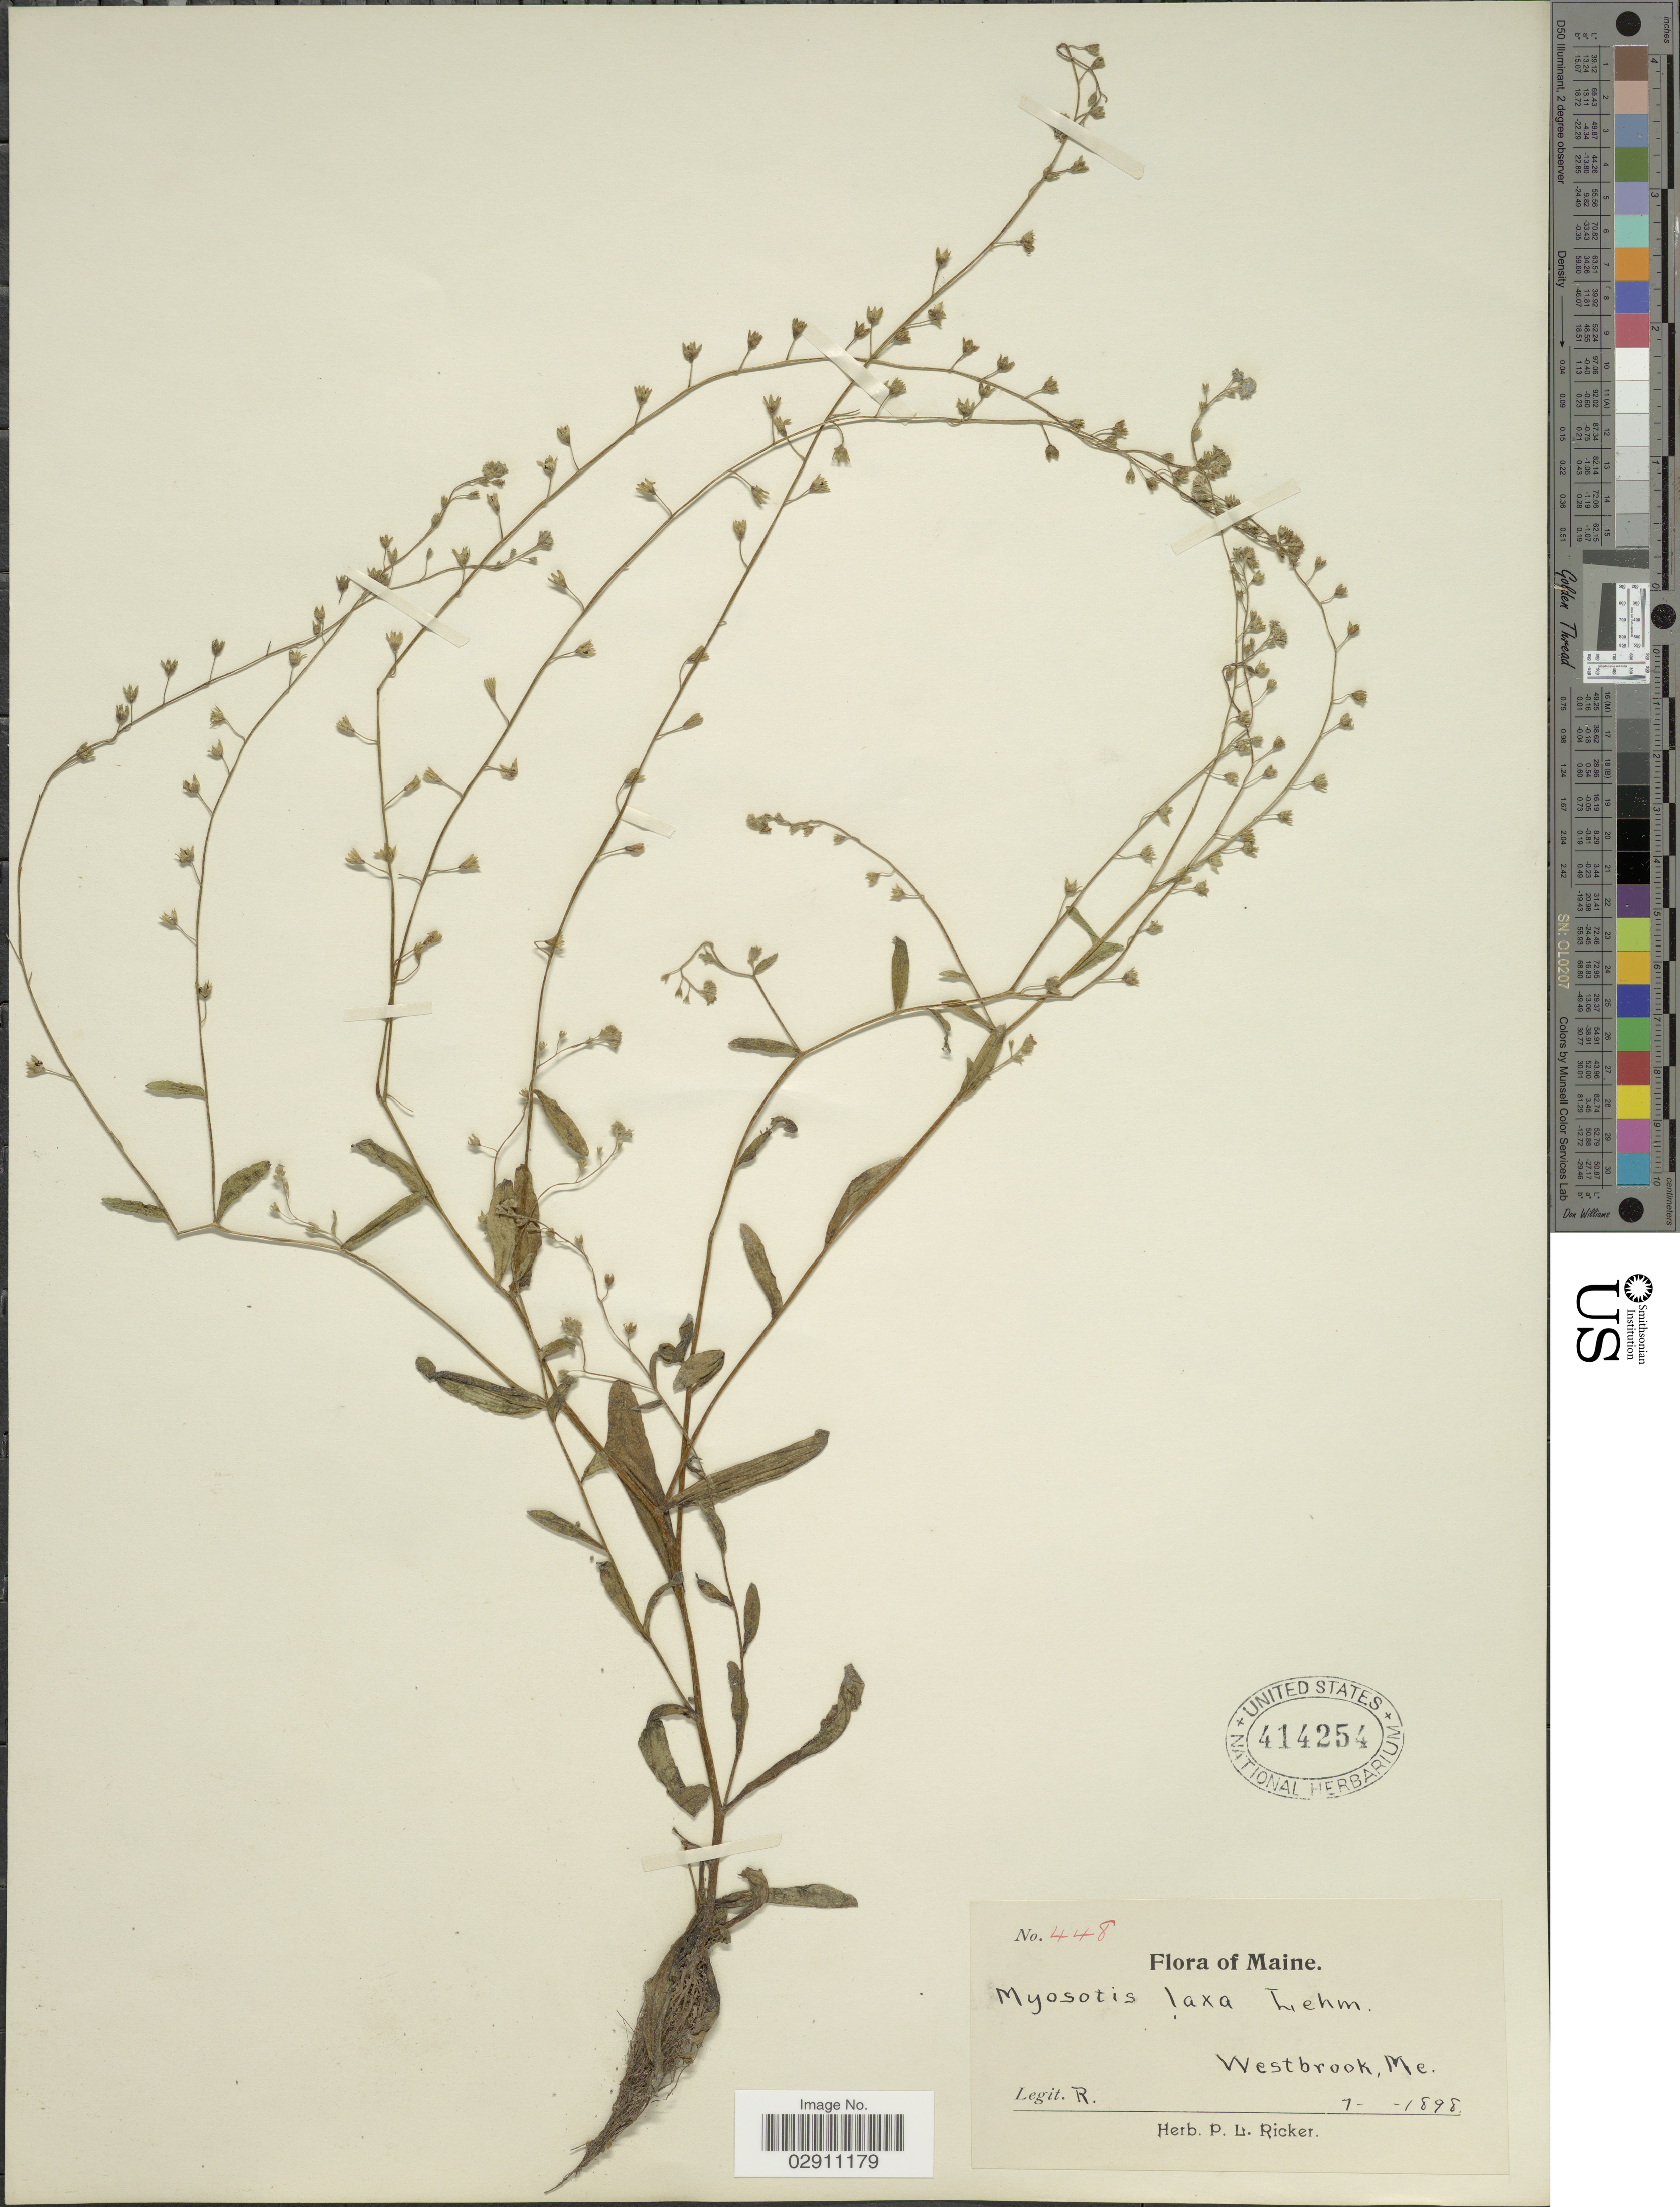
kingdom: Plantae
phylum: Tracheophyta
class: Magnoliopsida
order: Boraginales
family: Boraginaceae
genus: Myosotis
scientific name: Myosotis laxa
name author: F. Lehm.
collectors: P. Ricker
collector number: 448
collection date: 1898-07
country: United States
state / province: Maine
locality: Westbrook.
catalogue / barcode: US 414254